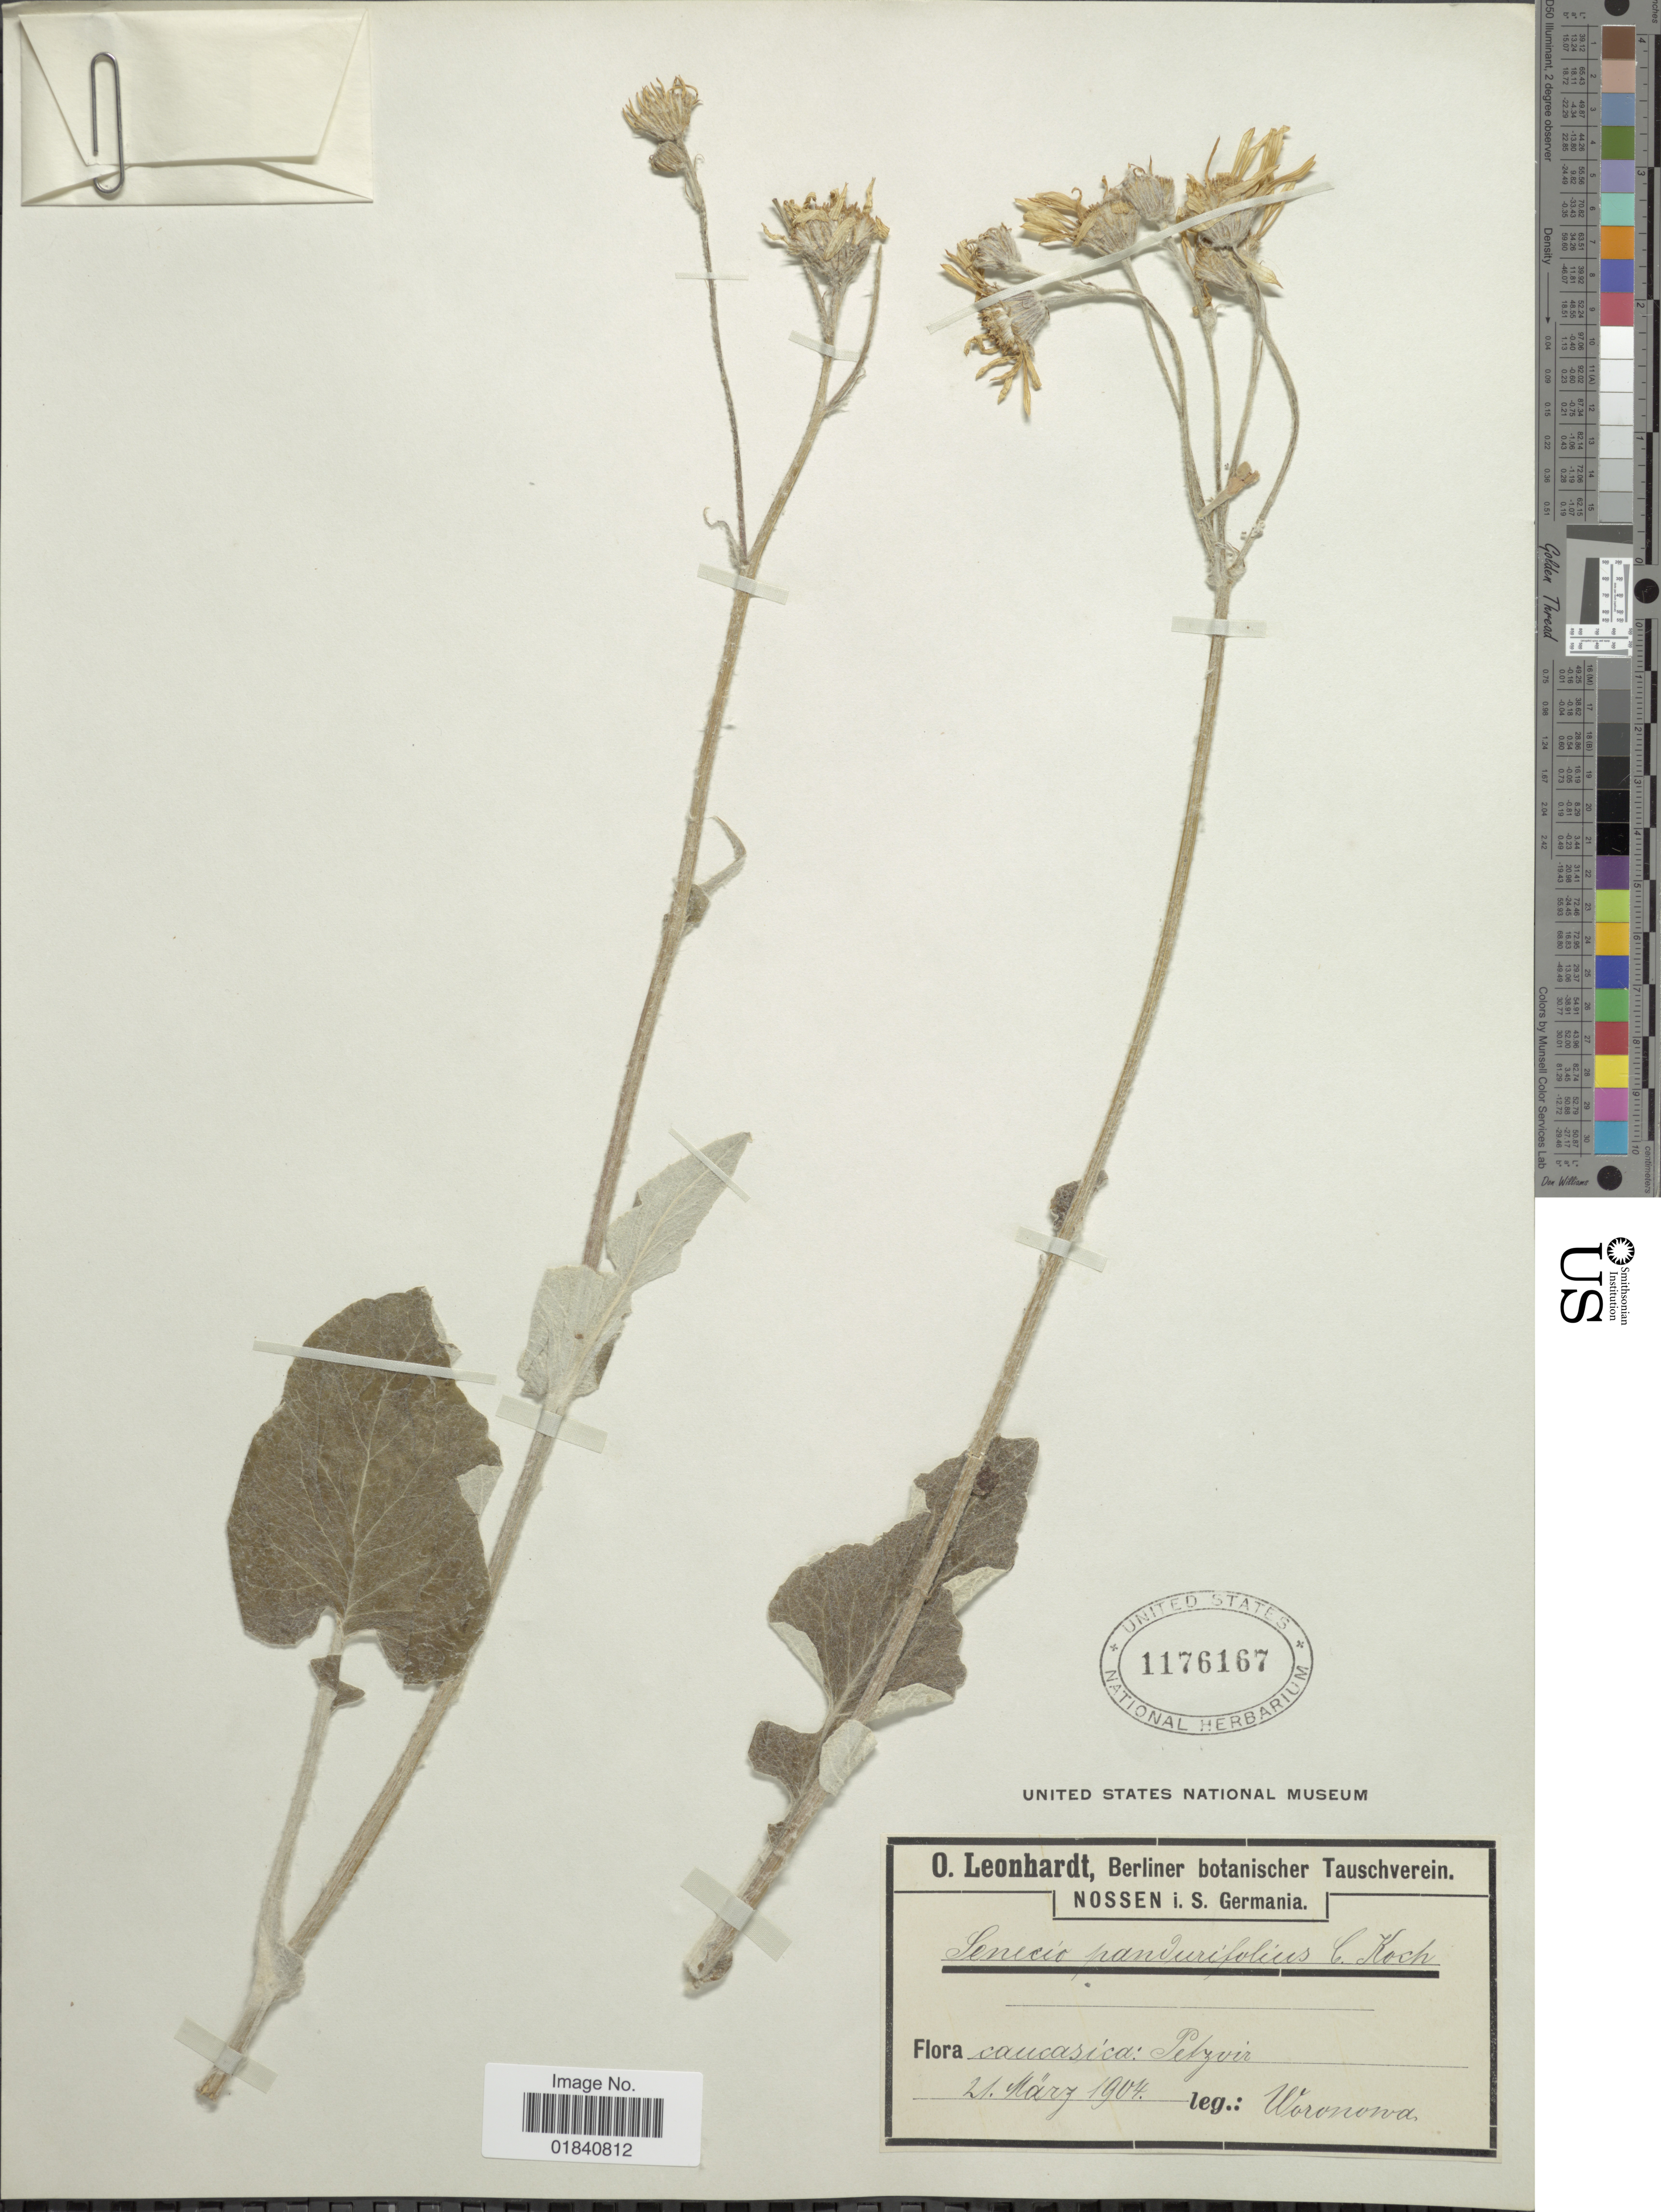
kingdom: Plantae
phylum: Tracheophyta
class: Magnoliopsida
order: Asterales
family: Asteraceae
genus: Senecio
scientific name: Senecio pandurifolius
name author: Harv.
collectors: Woronowa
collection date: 1904-03-21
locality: Caucasica: Petzvir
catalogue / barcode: US 1176167